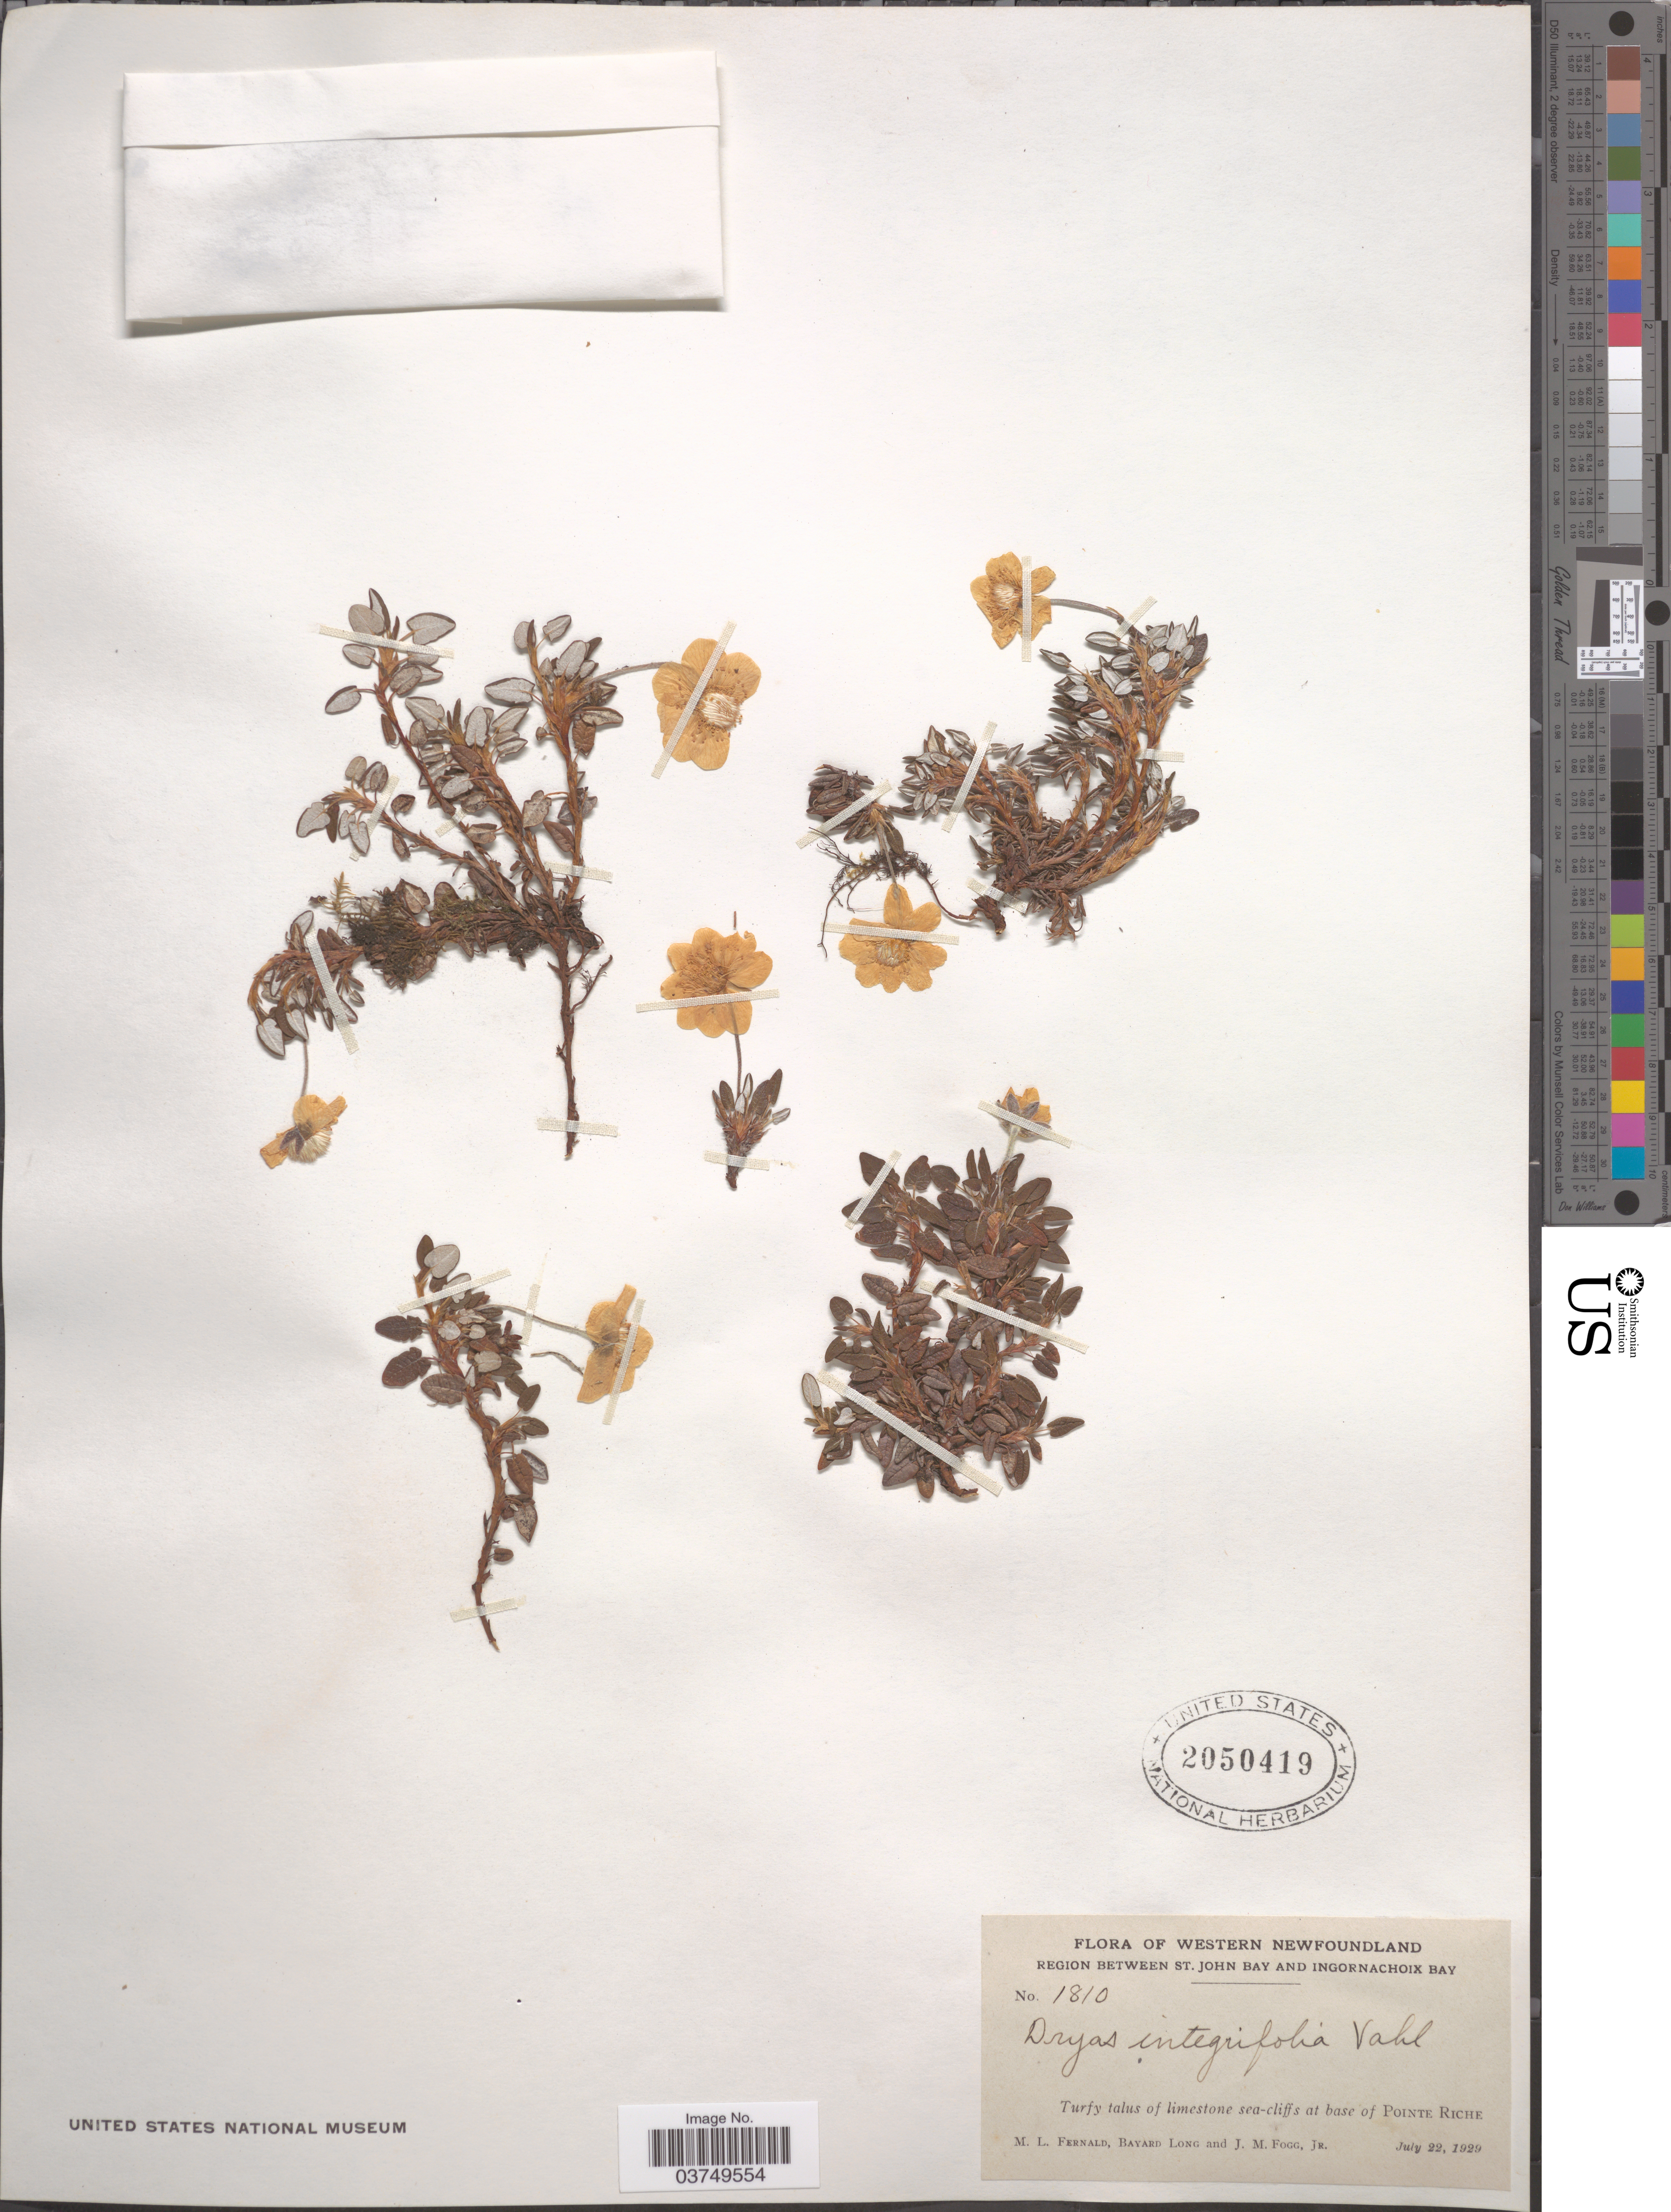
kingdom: Plantae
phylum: Tracheophyta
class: Magnoliopsida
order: Rosales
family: Rosaceae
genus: Dryas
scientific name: Dryas integrifolia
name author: Vahl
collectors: M. L. Fernald, B. Long & J. Fogg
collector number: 1810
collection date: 1929-07-22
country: Canada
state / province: Newfoundland and Labrador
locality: Western Newfoundland. Region between St. John Bay and Ingornachoix Bay. Turfy talus of limestone sea-cliffs at base of Pointe Riche.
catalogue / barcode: US 2050419